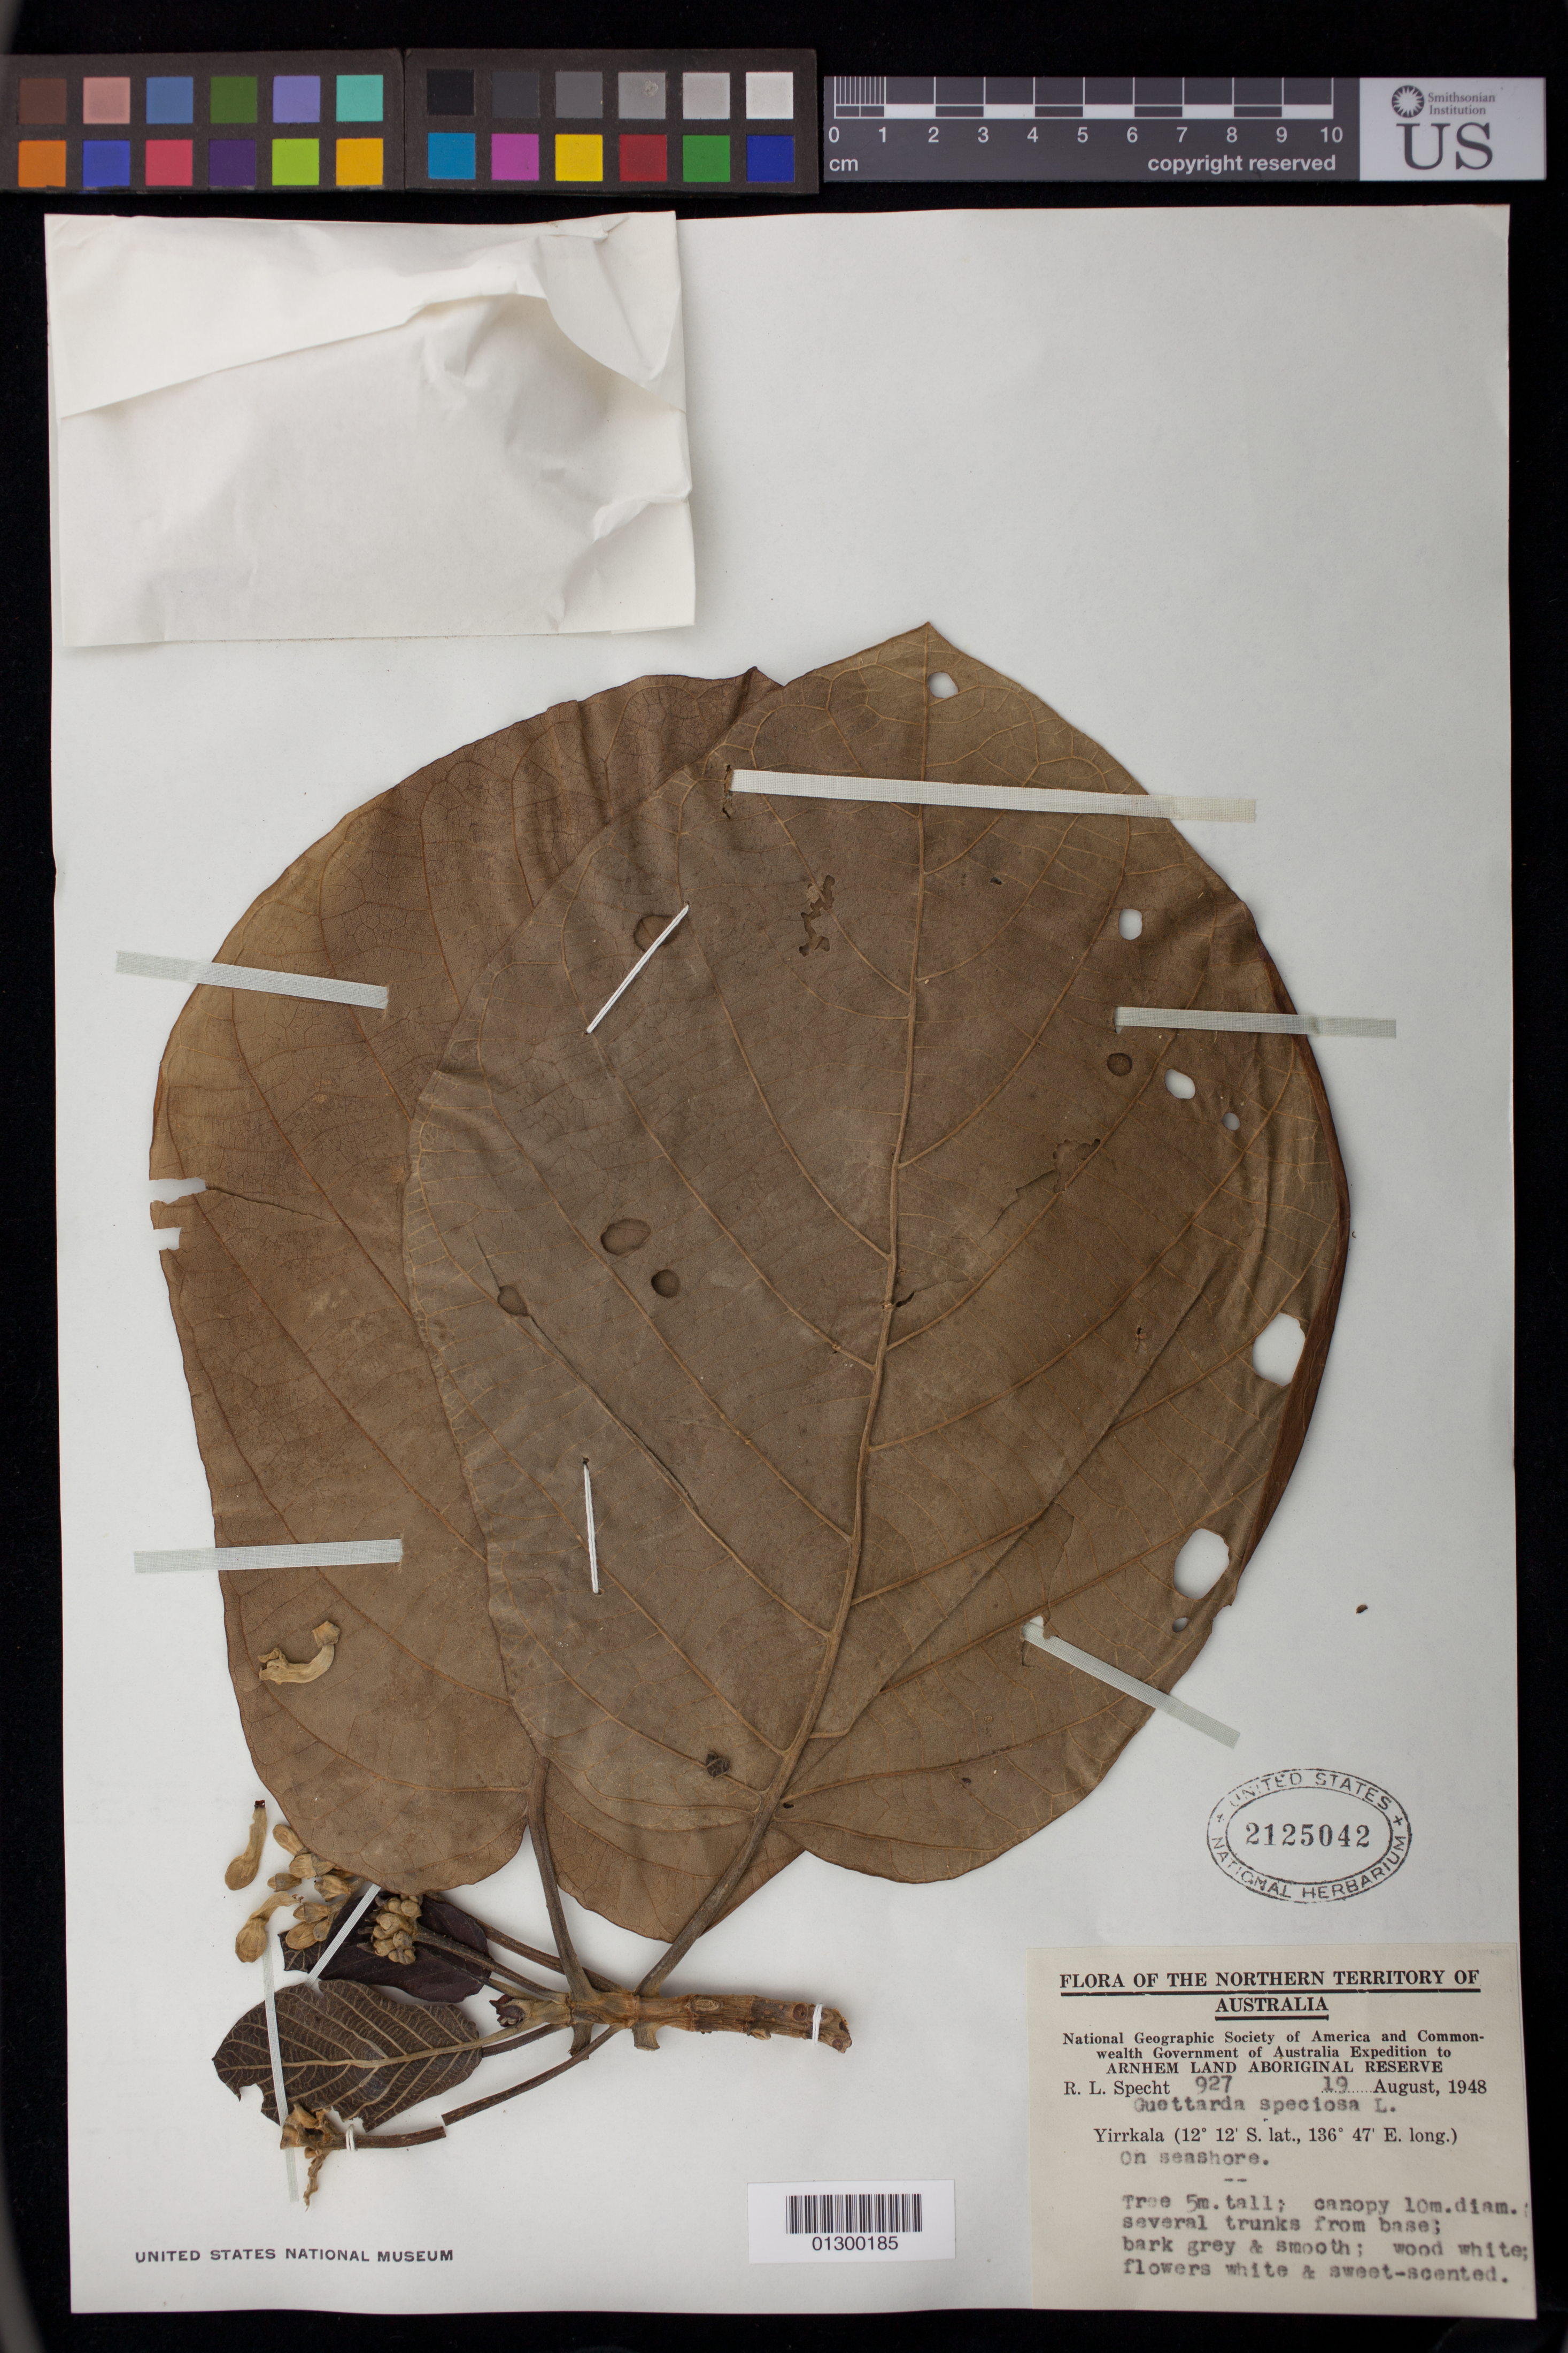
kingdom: Plantae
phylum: Tracheophyta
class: Magnoliopsida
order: Gentianales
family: Rubiaceae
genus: Guettarda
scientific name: Guettarda speciosa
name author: L.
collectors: R. L. Specht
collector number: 927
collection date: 1948-08-19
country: Australia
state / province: Northern Territory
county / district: East Arnhem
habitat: On seashore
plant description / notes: Tree 5 m. tall; canopy 10 m. diam.; several trunks from base; bark grey and smooth; wood white; flowers white and sweet scented.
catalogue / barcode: US 2125042